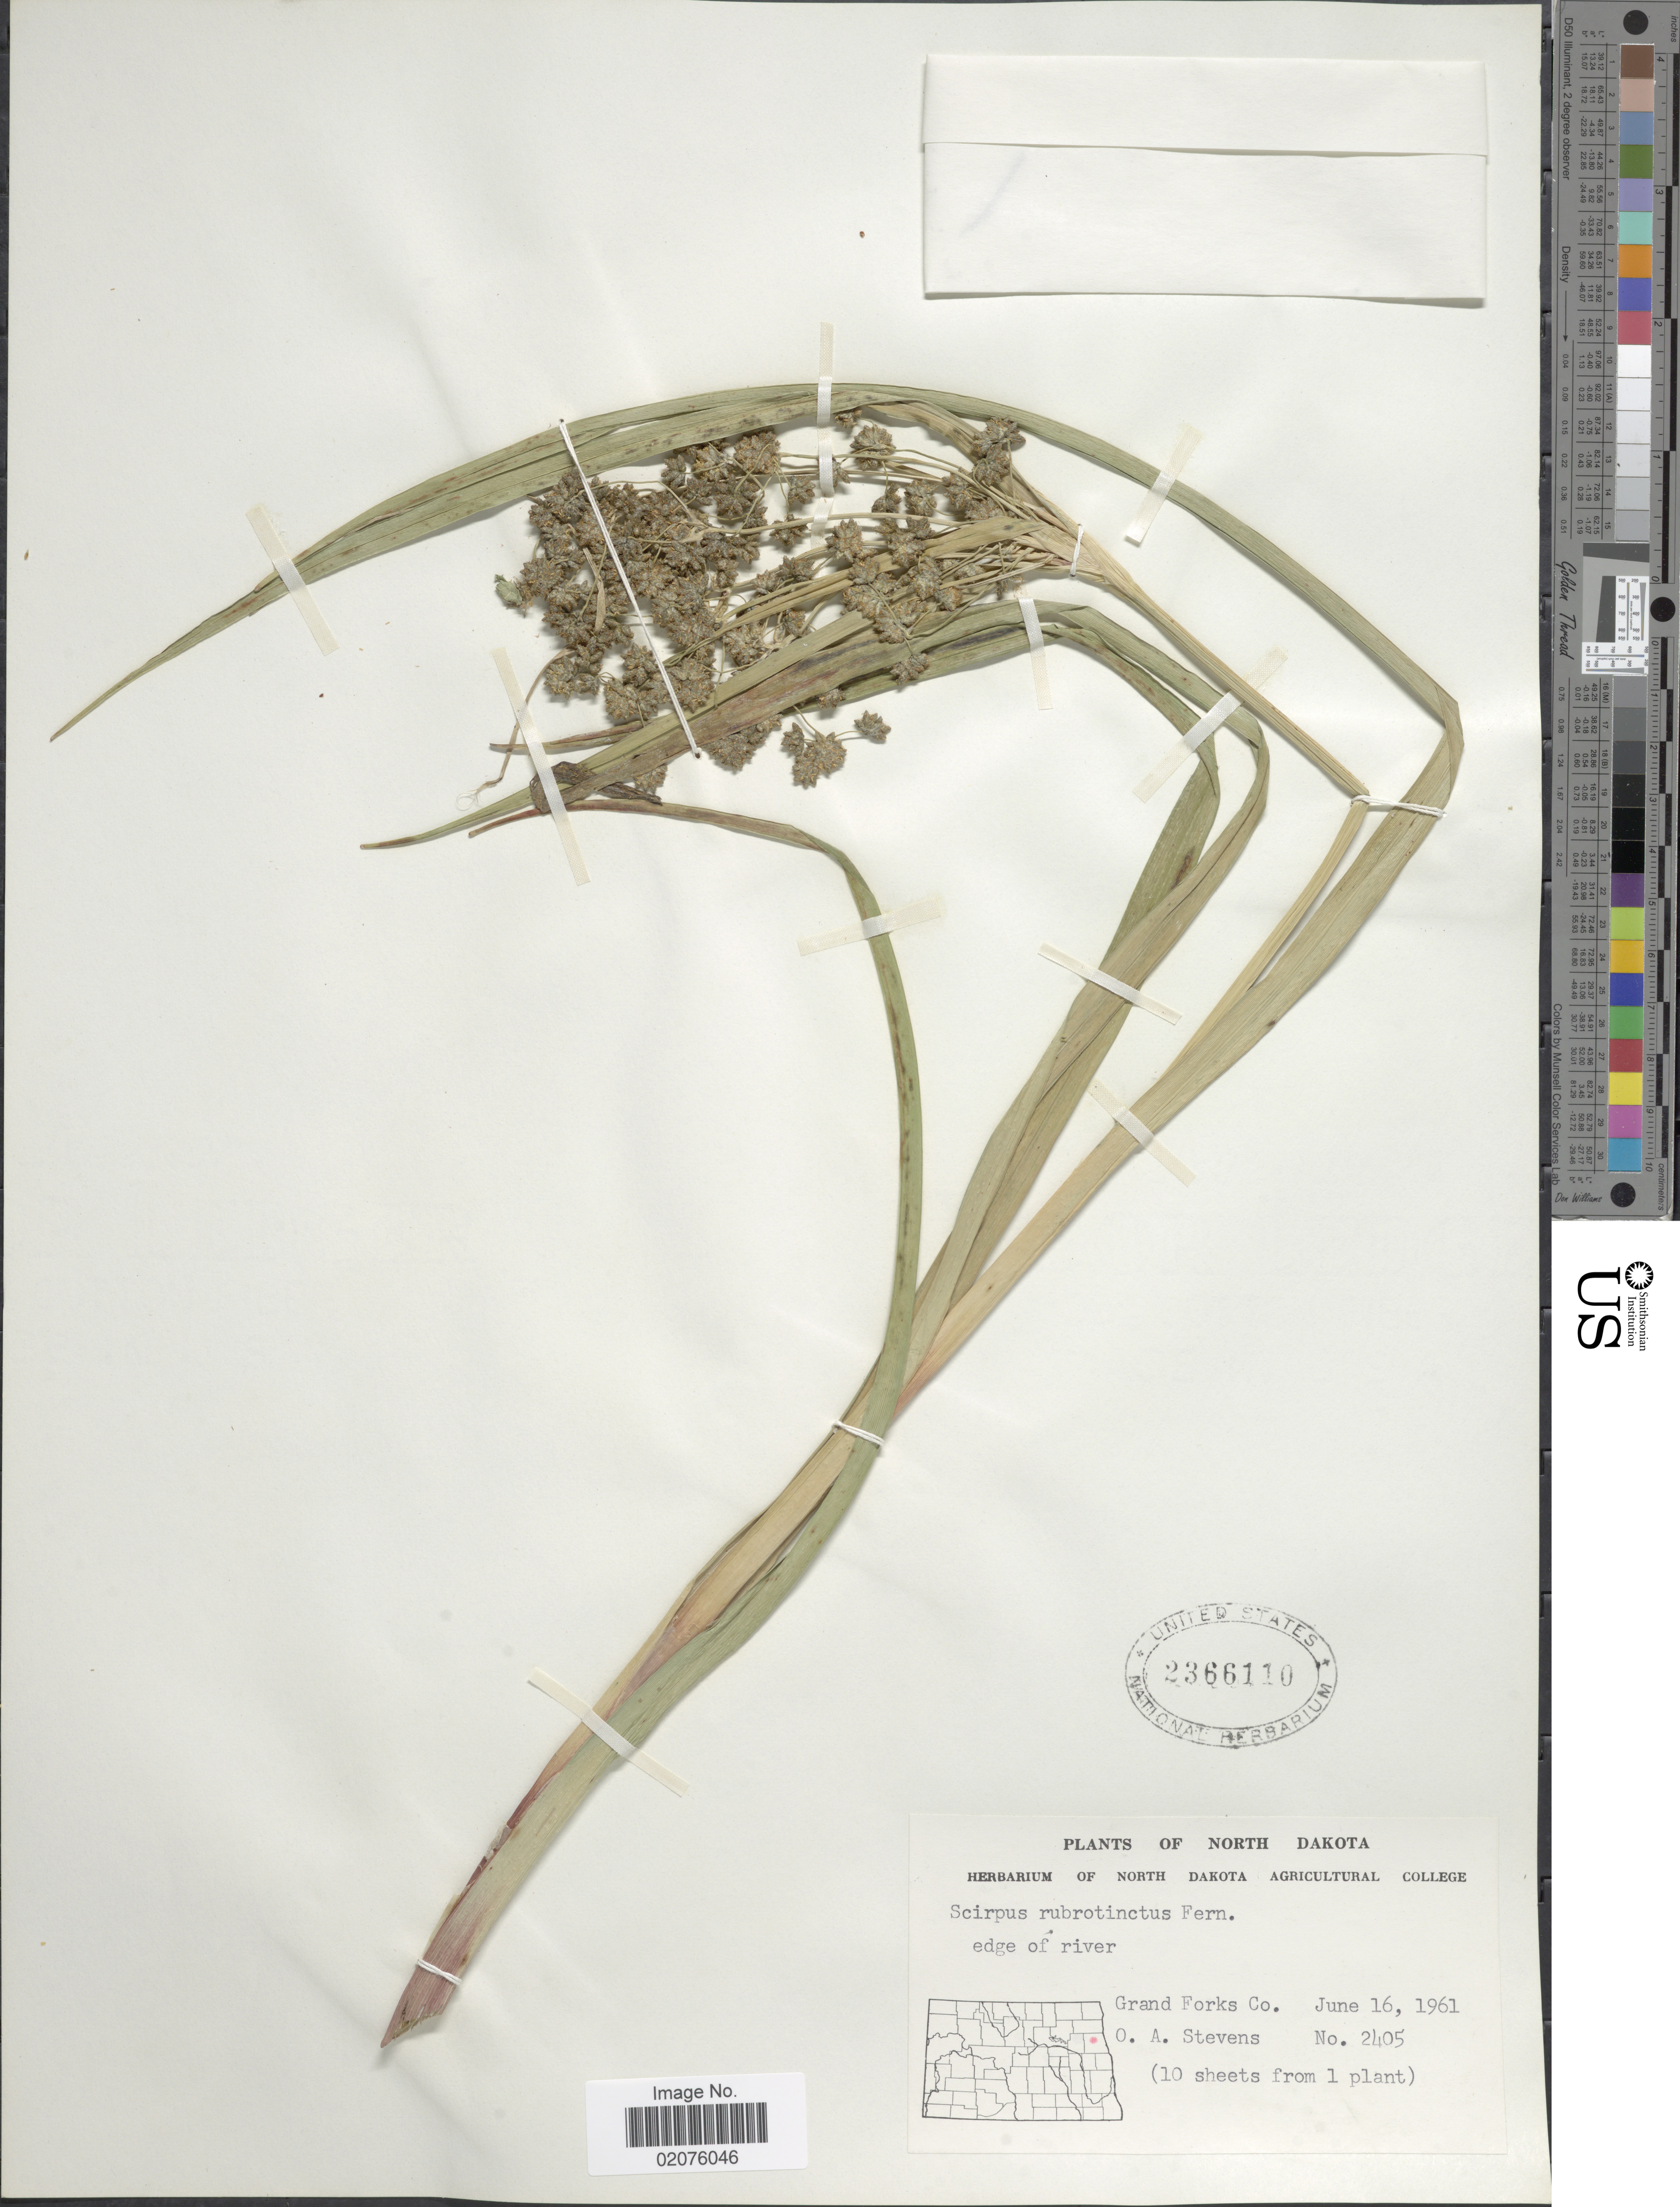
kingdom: Plantae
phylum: Tracheophyta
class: Liliopsida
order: Poales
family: Cyperaceae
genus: Scirpus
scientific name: Scirpus microcarpus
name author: J. Presl & C. Presl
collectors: O. A. Stevens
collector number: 2405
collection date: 1961-06-16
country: United States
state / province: North Dakota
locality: Grand Forks Co.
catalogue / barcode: US 2366110